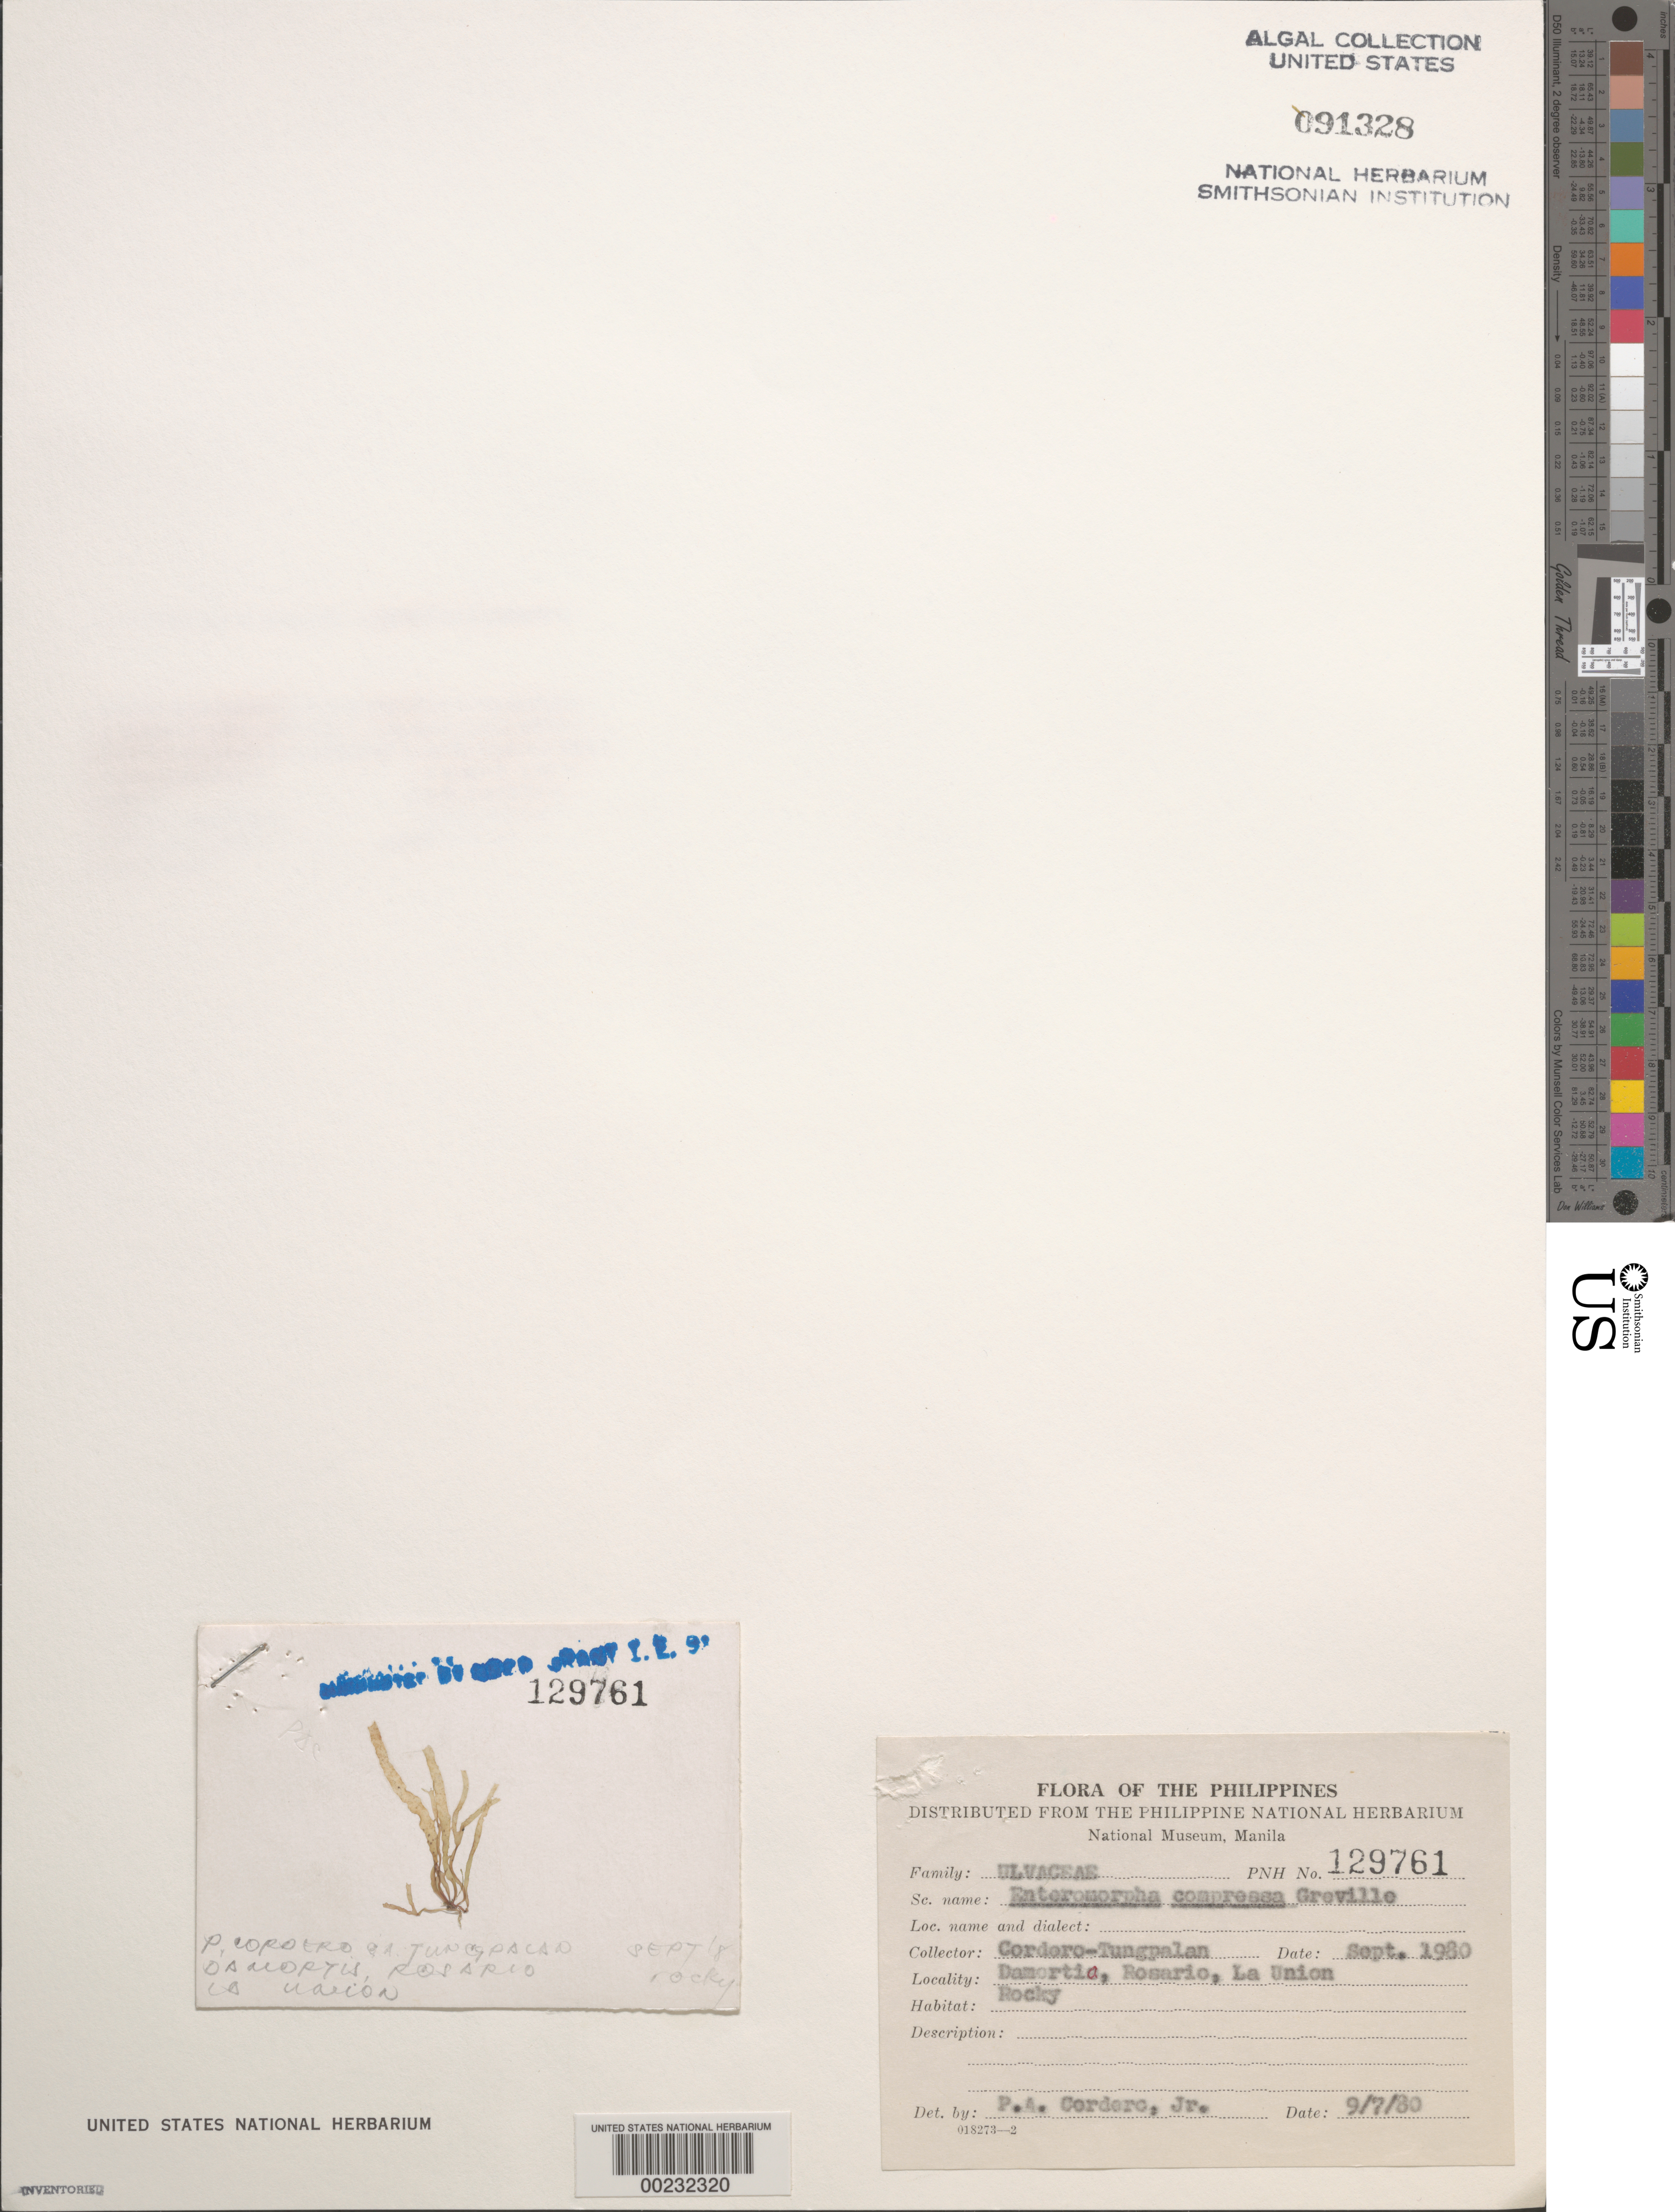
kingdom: Plantae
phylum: Chlorophyta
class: Ulvophyceae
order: Ulvales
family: Ulvaceae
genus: Ulva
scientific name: Ulva compressa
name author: L.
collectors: P. A. Cordero & A. Tungpalan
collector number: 129761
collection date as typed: Sep 1980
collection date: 1980-09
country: Philippines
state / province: Ilocos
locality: Damortia, rosario, la union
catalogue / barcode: US 91328